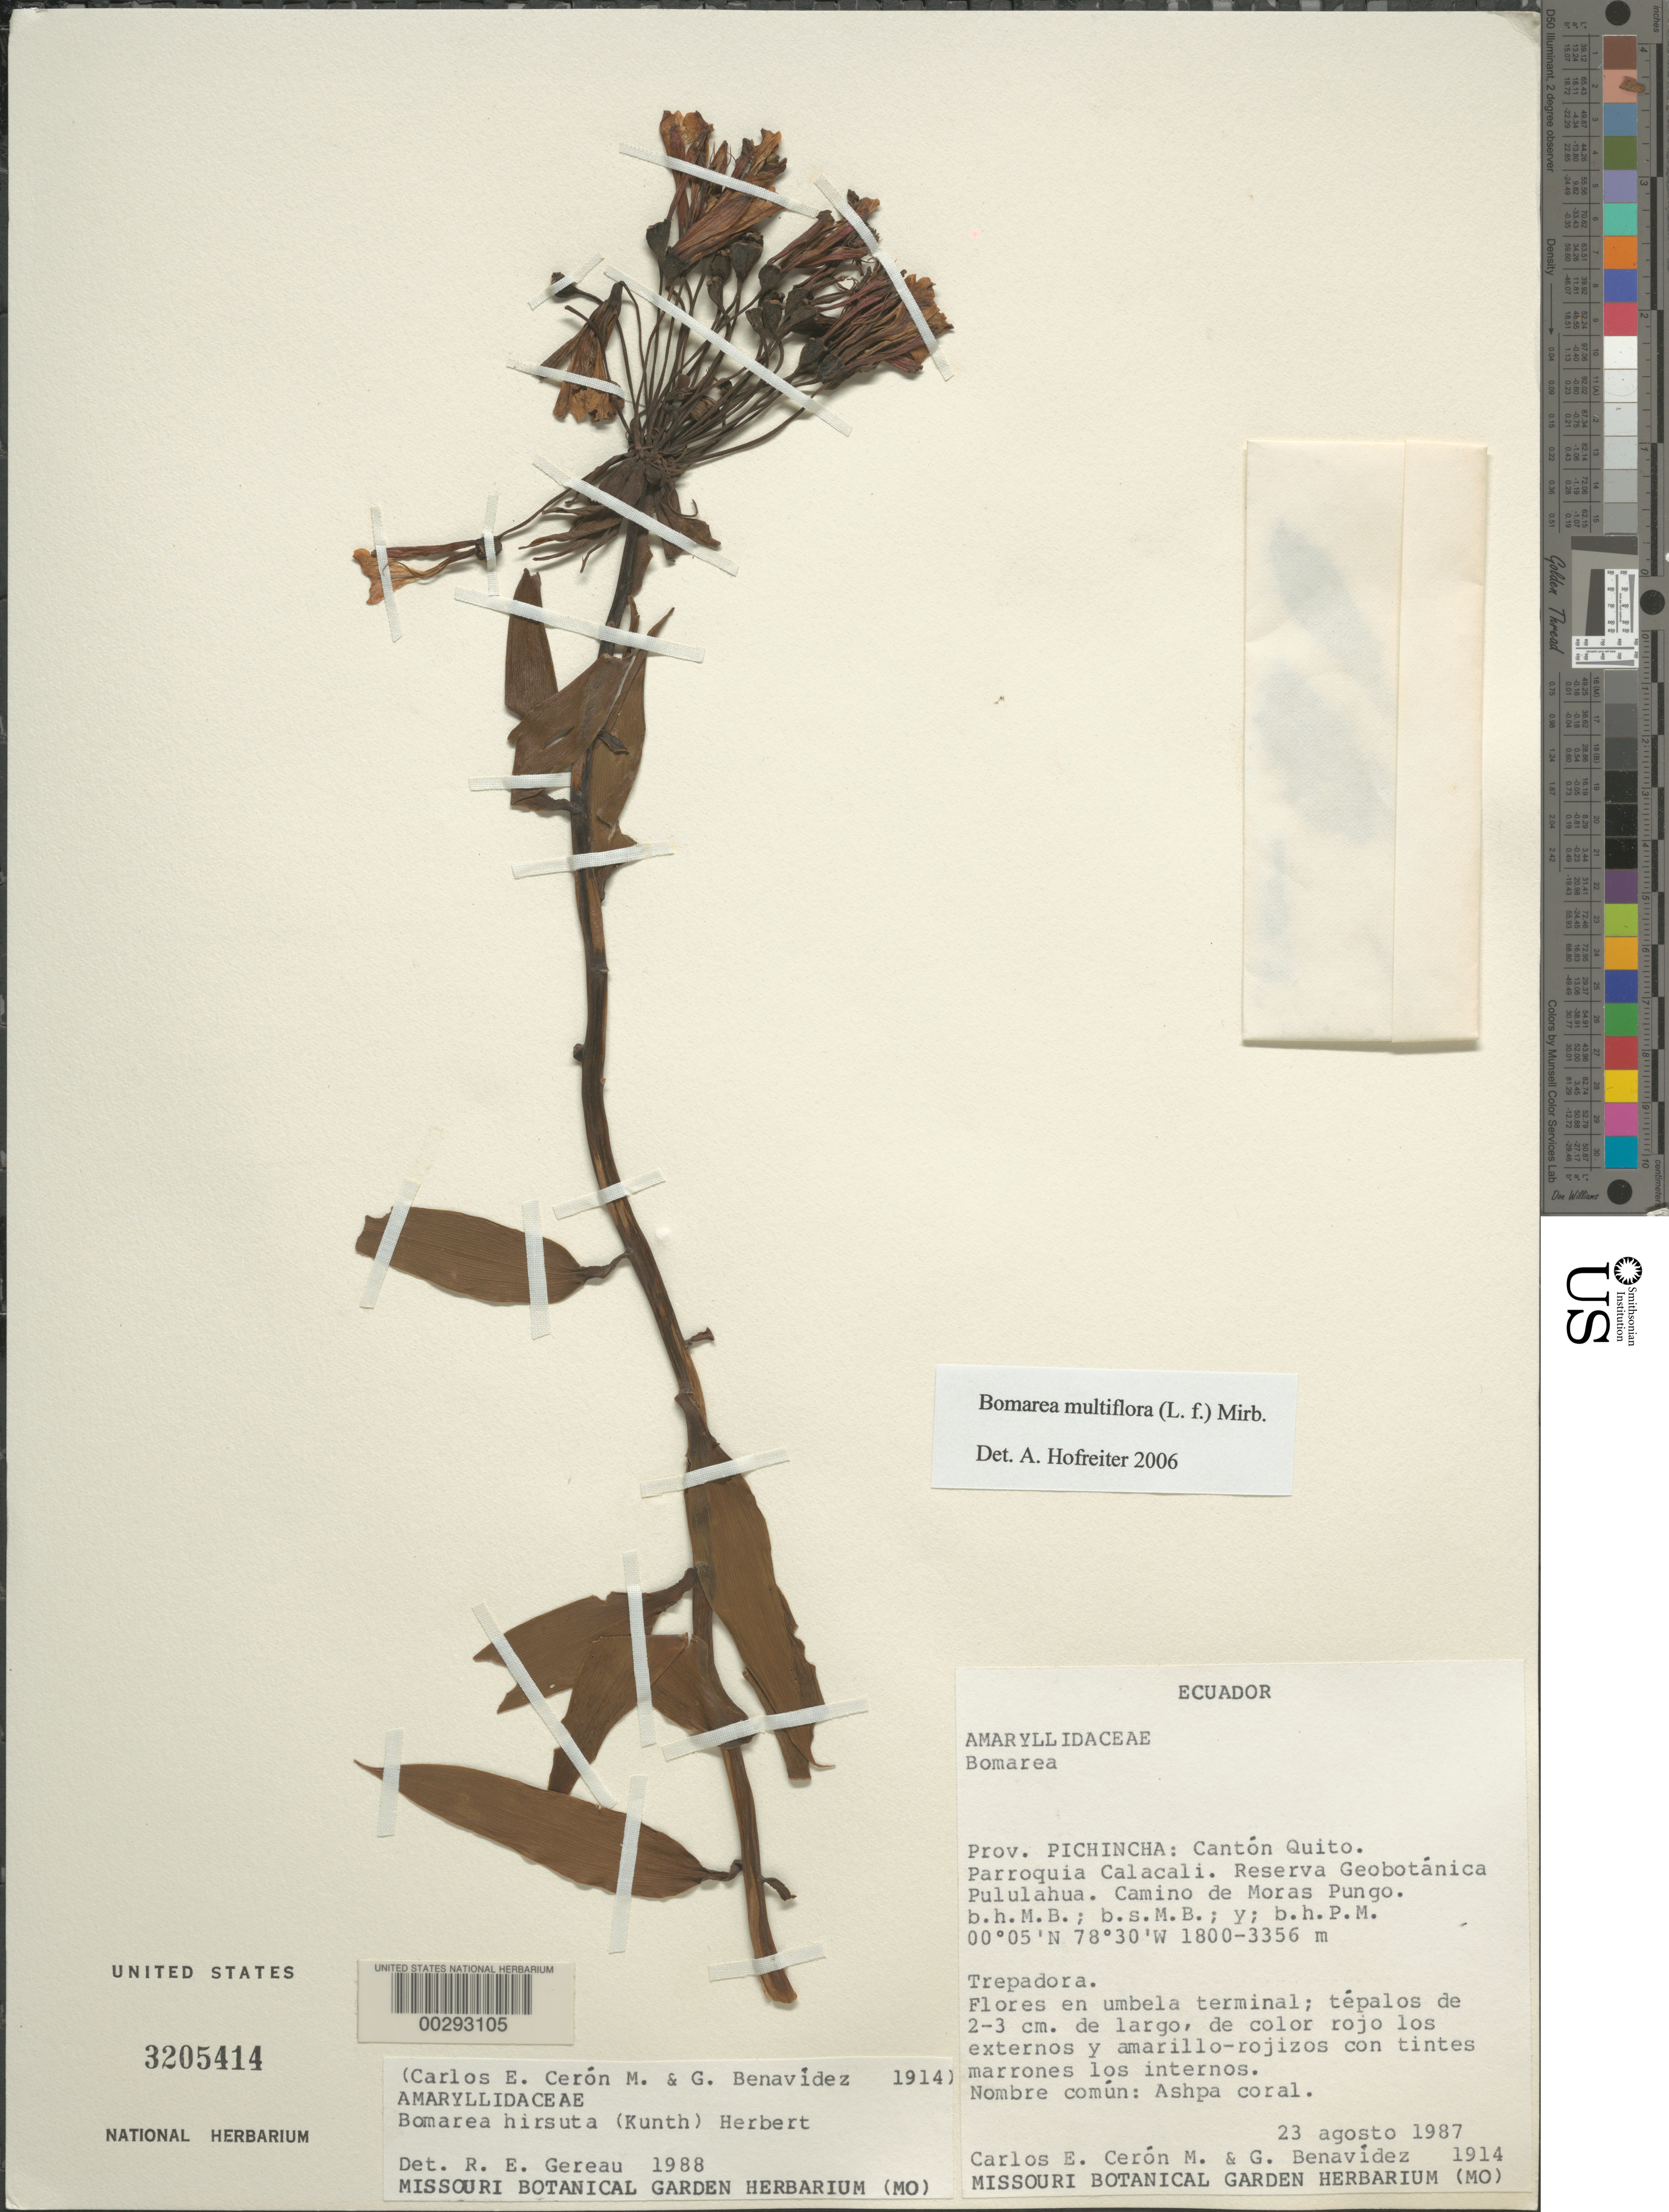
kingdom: Plantae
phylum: Tracheophyta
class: Liliopsida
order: Liliales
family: Alstroemeriaceae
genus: Bomarea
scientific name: Bomarea hirsuta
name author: (Kunth) Herb.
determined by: Gereau, R. E.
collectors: C. E. Cerón M., M. Benavidez & G. Benavidez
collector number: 1914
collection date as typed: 23 Aug 1987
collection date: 1987-08-23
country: Ecuador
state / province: Pichincha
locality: Canton quito, parroquia Calacali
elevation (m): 1800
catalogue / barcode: US 3205414